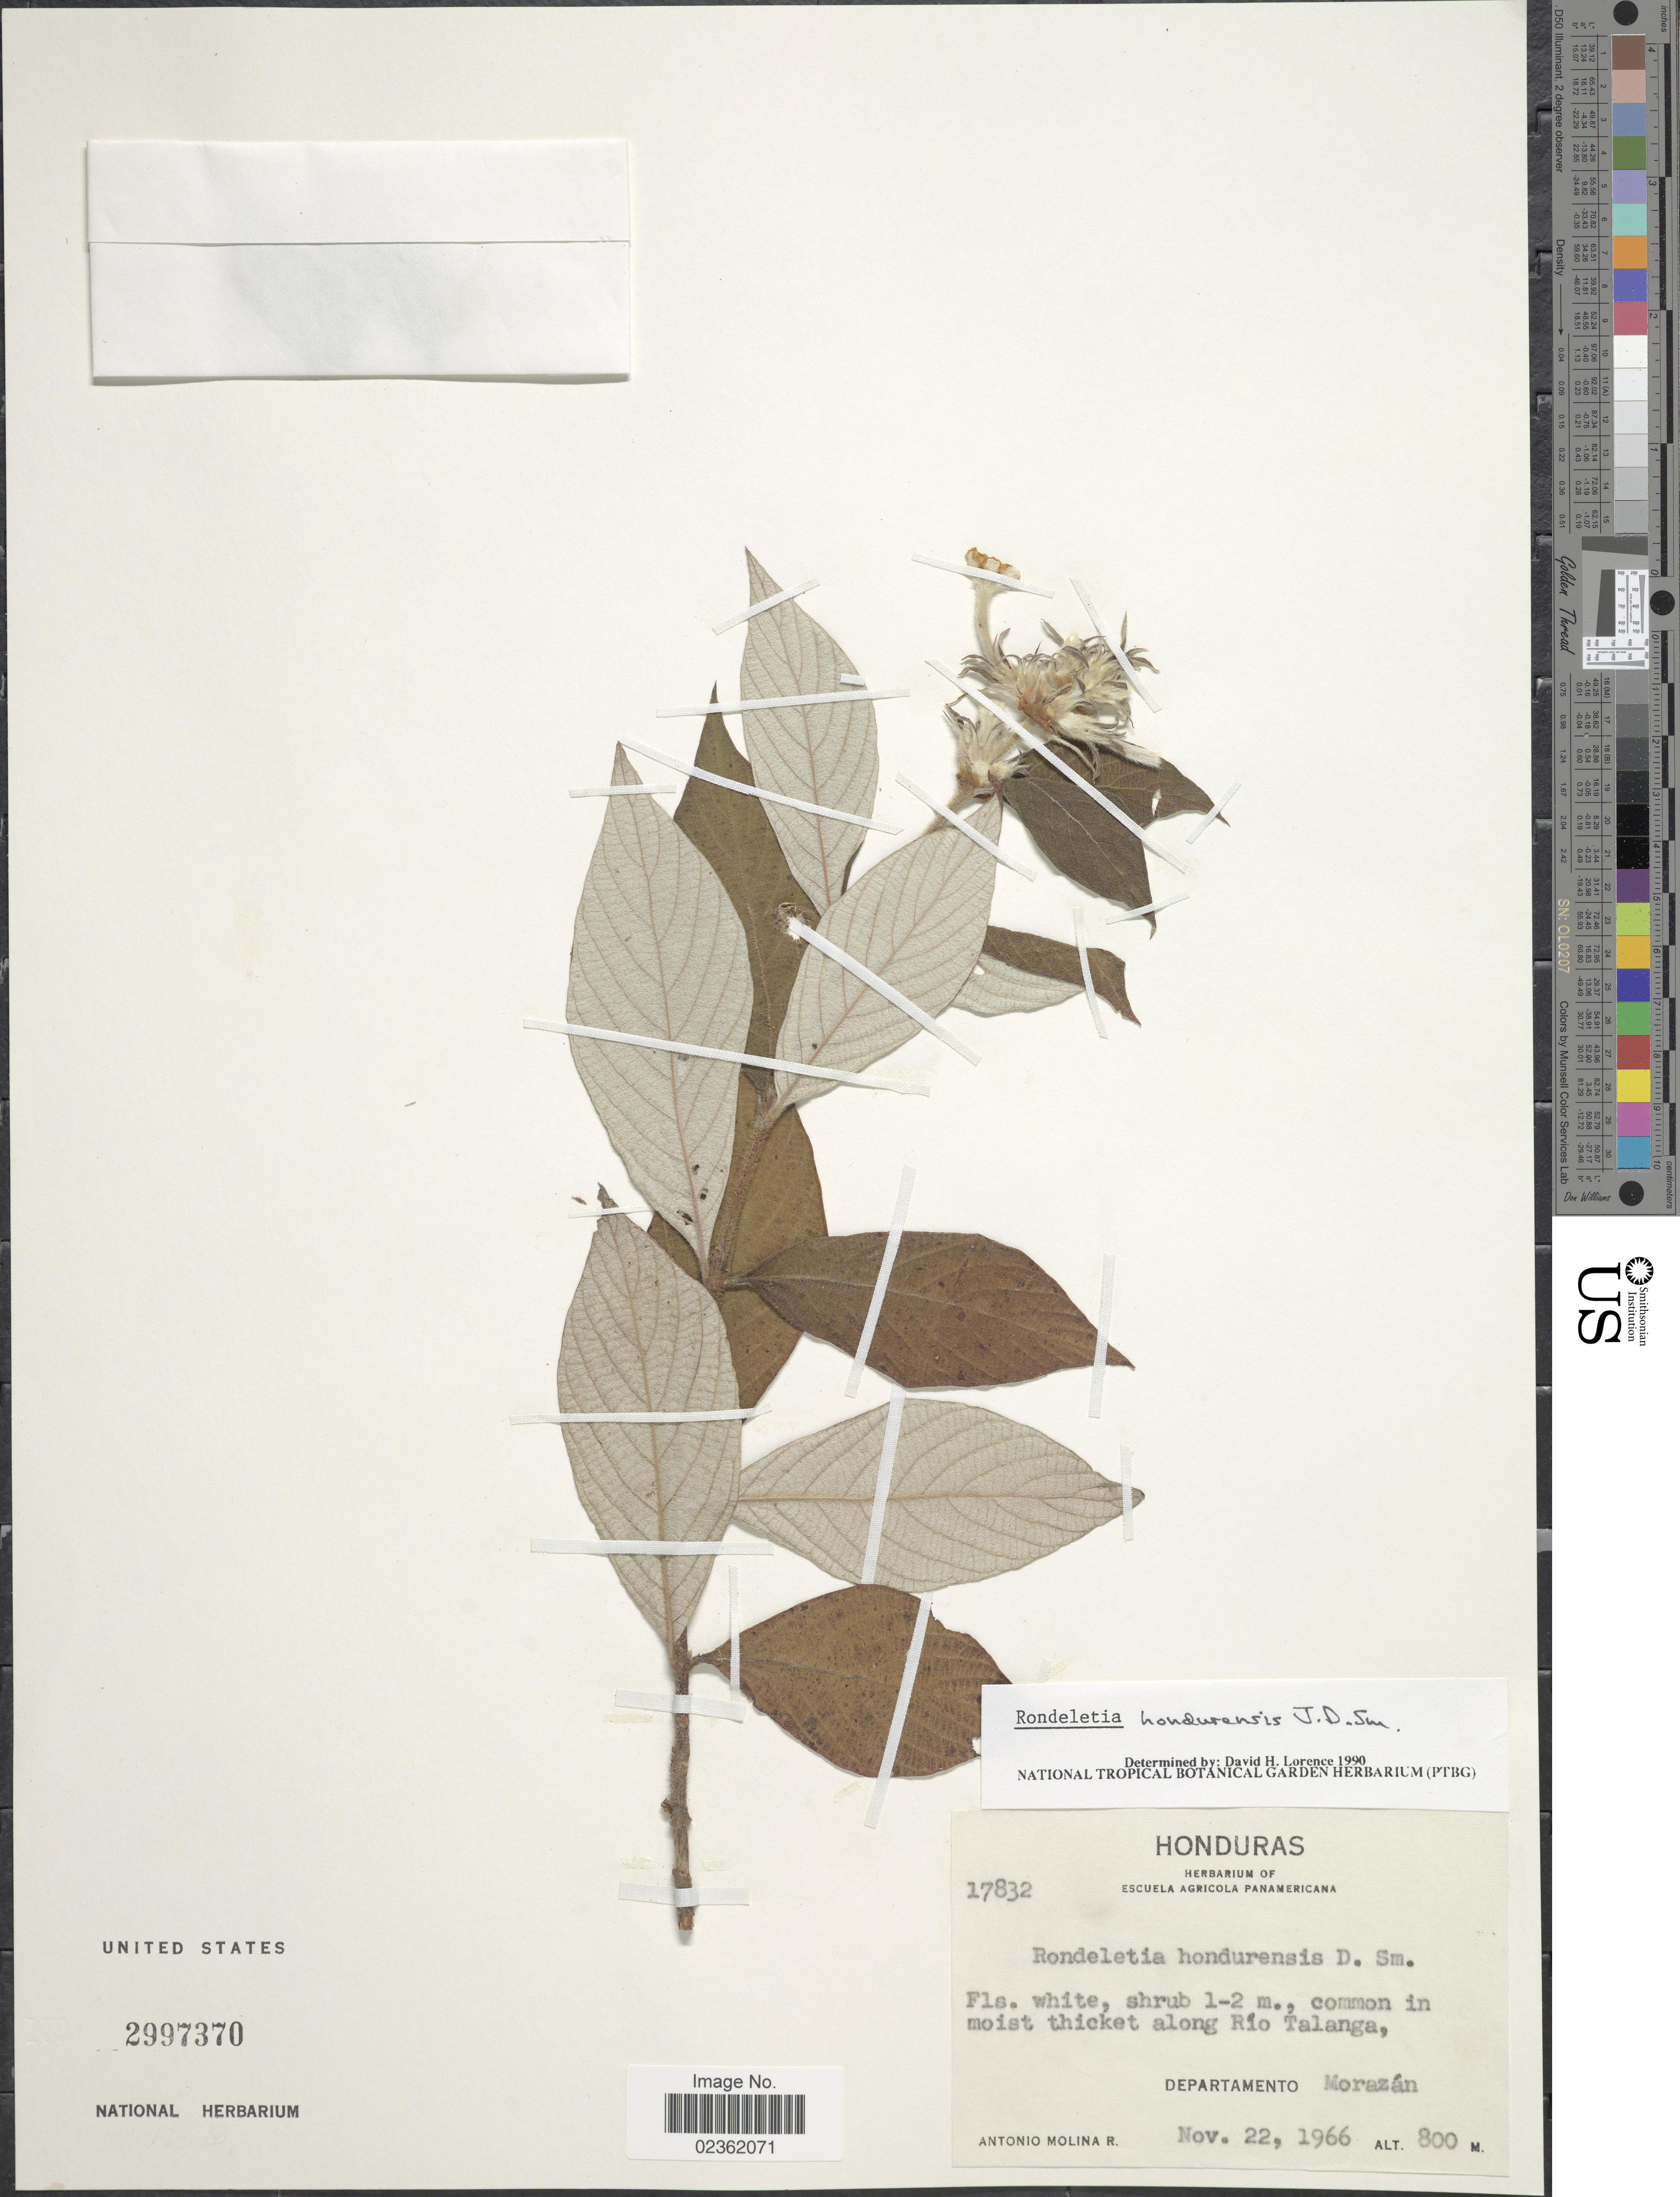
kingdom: Plantae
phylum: Tracheophyta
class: Magnoliopsida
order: Gentianales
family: Rubiaceae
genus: Rondeletia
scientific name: Rondeletia hondurensis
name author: Donn. Sm.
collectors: A. Molina R.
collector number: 17832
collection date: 1966-11-22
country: Honduras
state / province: Fco. Morazán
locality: Common in moist thicket along Rio Talanga, Departamento Morazan.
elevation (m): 800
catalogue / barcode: US 2997370